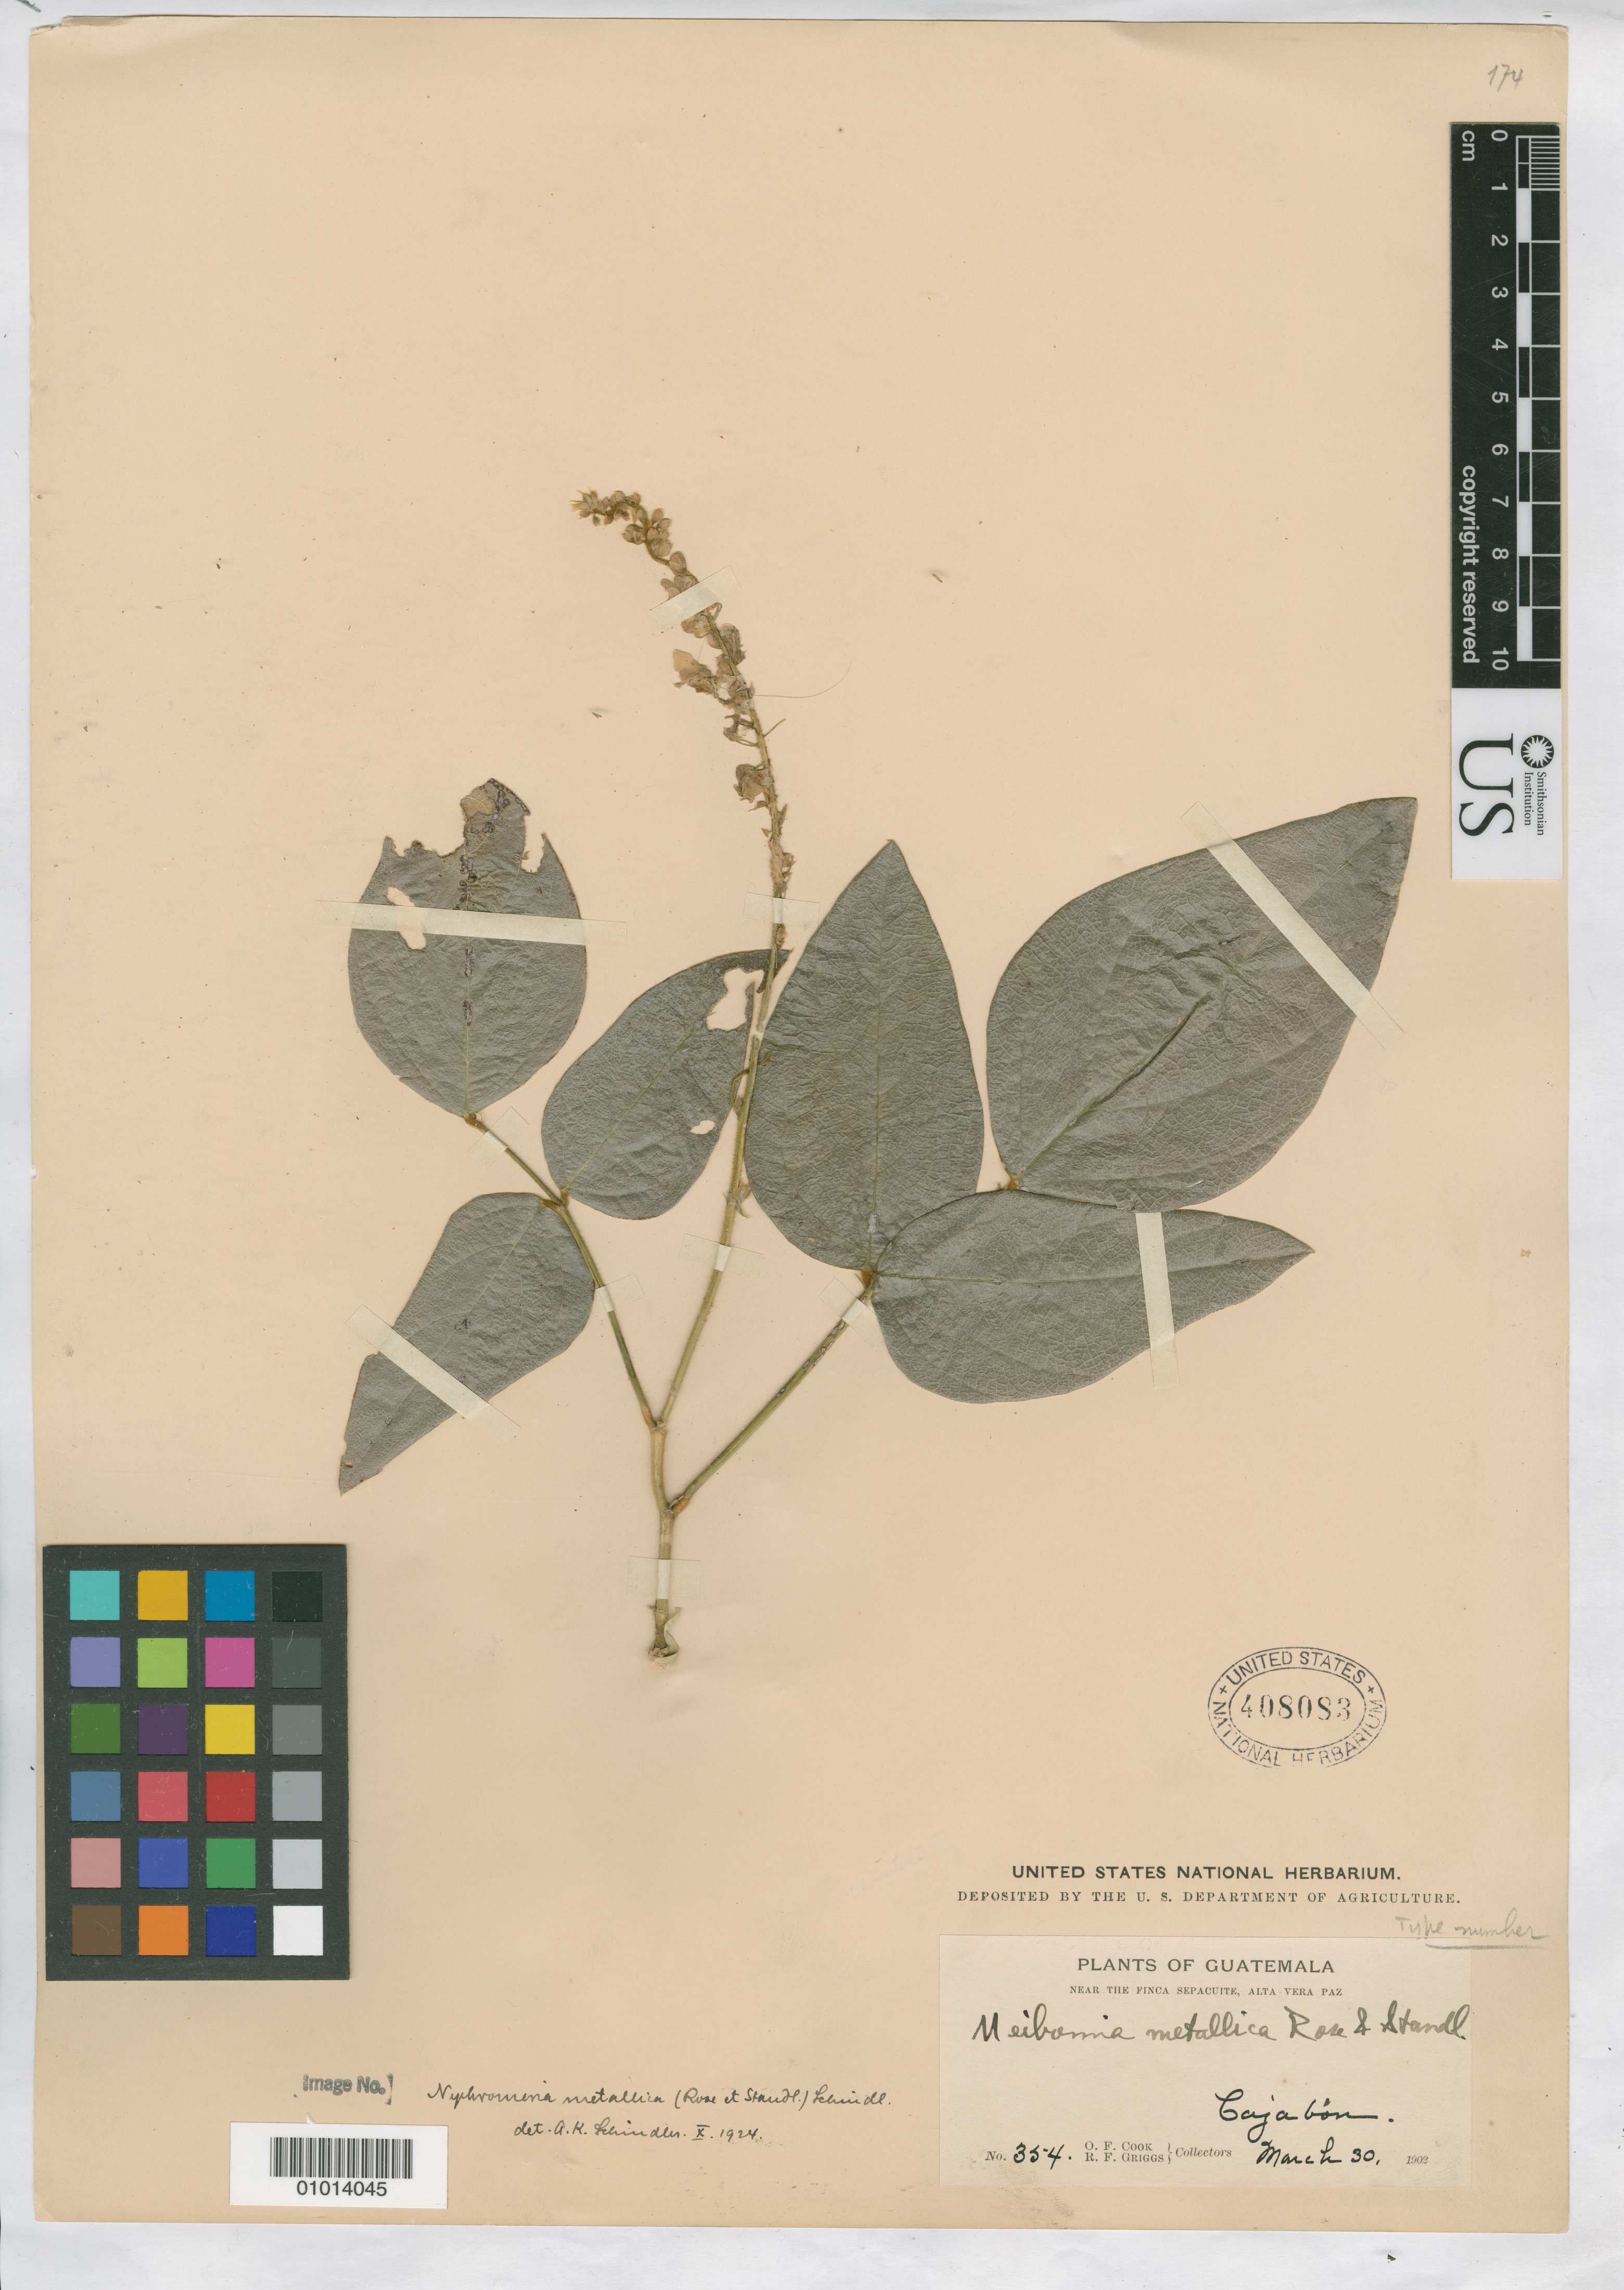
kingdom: Plantae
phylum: Tracheophyta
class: Magnoliopsida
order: Fabales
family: Fabaceae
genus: Meibomia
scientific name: Meibomia metallica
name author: Rose & Standl.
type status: Isotype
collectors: O. F. Cook & R. F. Griggs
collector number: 354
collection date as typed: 30 Mar 1902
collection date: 1902-03-30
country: Guatemala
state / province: Alta Verapaz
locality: Cajabon.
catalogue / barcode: US 408083